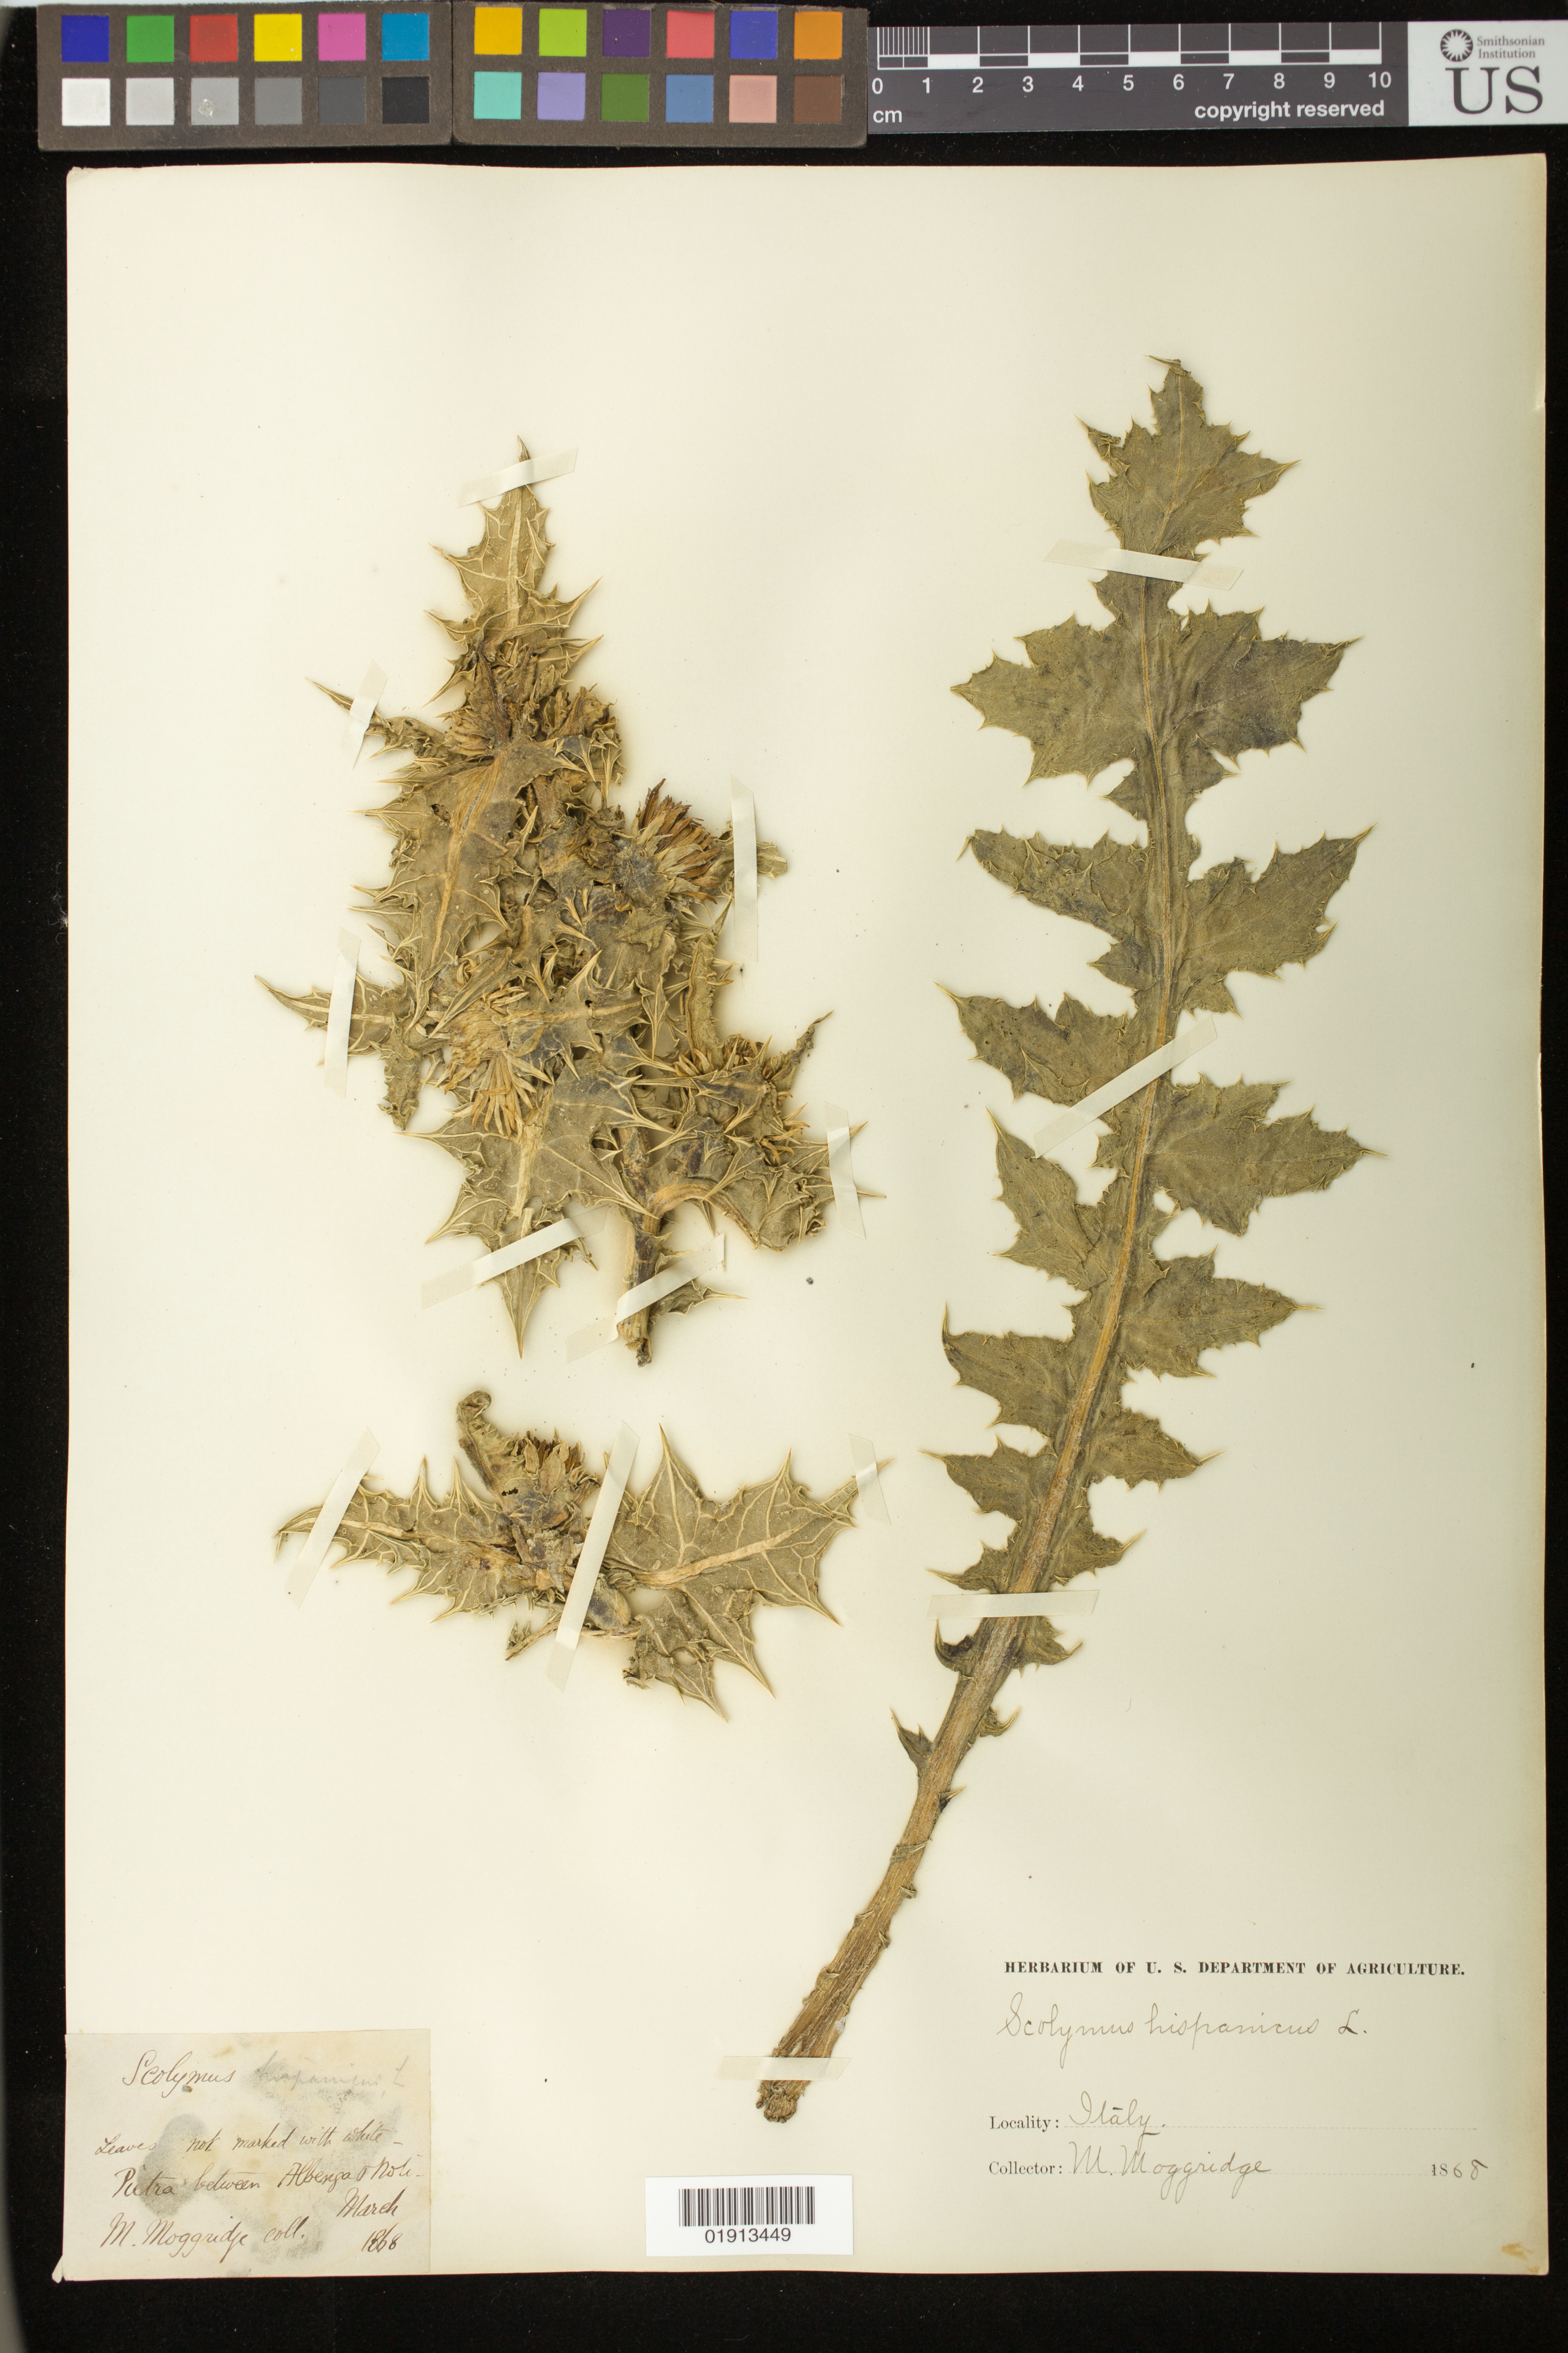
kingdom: Plantae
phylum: Tracheophyta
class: Magnoliopsida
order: Asterales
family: Asteraceae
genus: Scolymus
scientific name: Scolymus hispanicus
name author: L.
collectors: M. Moggridge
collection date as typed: March 1868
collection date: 1868-03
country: Italy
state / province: Liguria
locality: Pietra between Albenga and Noli.